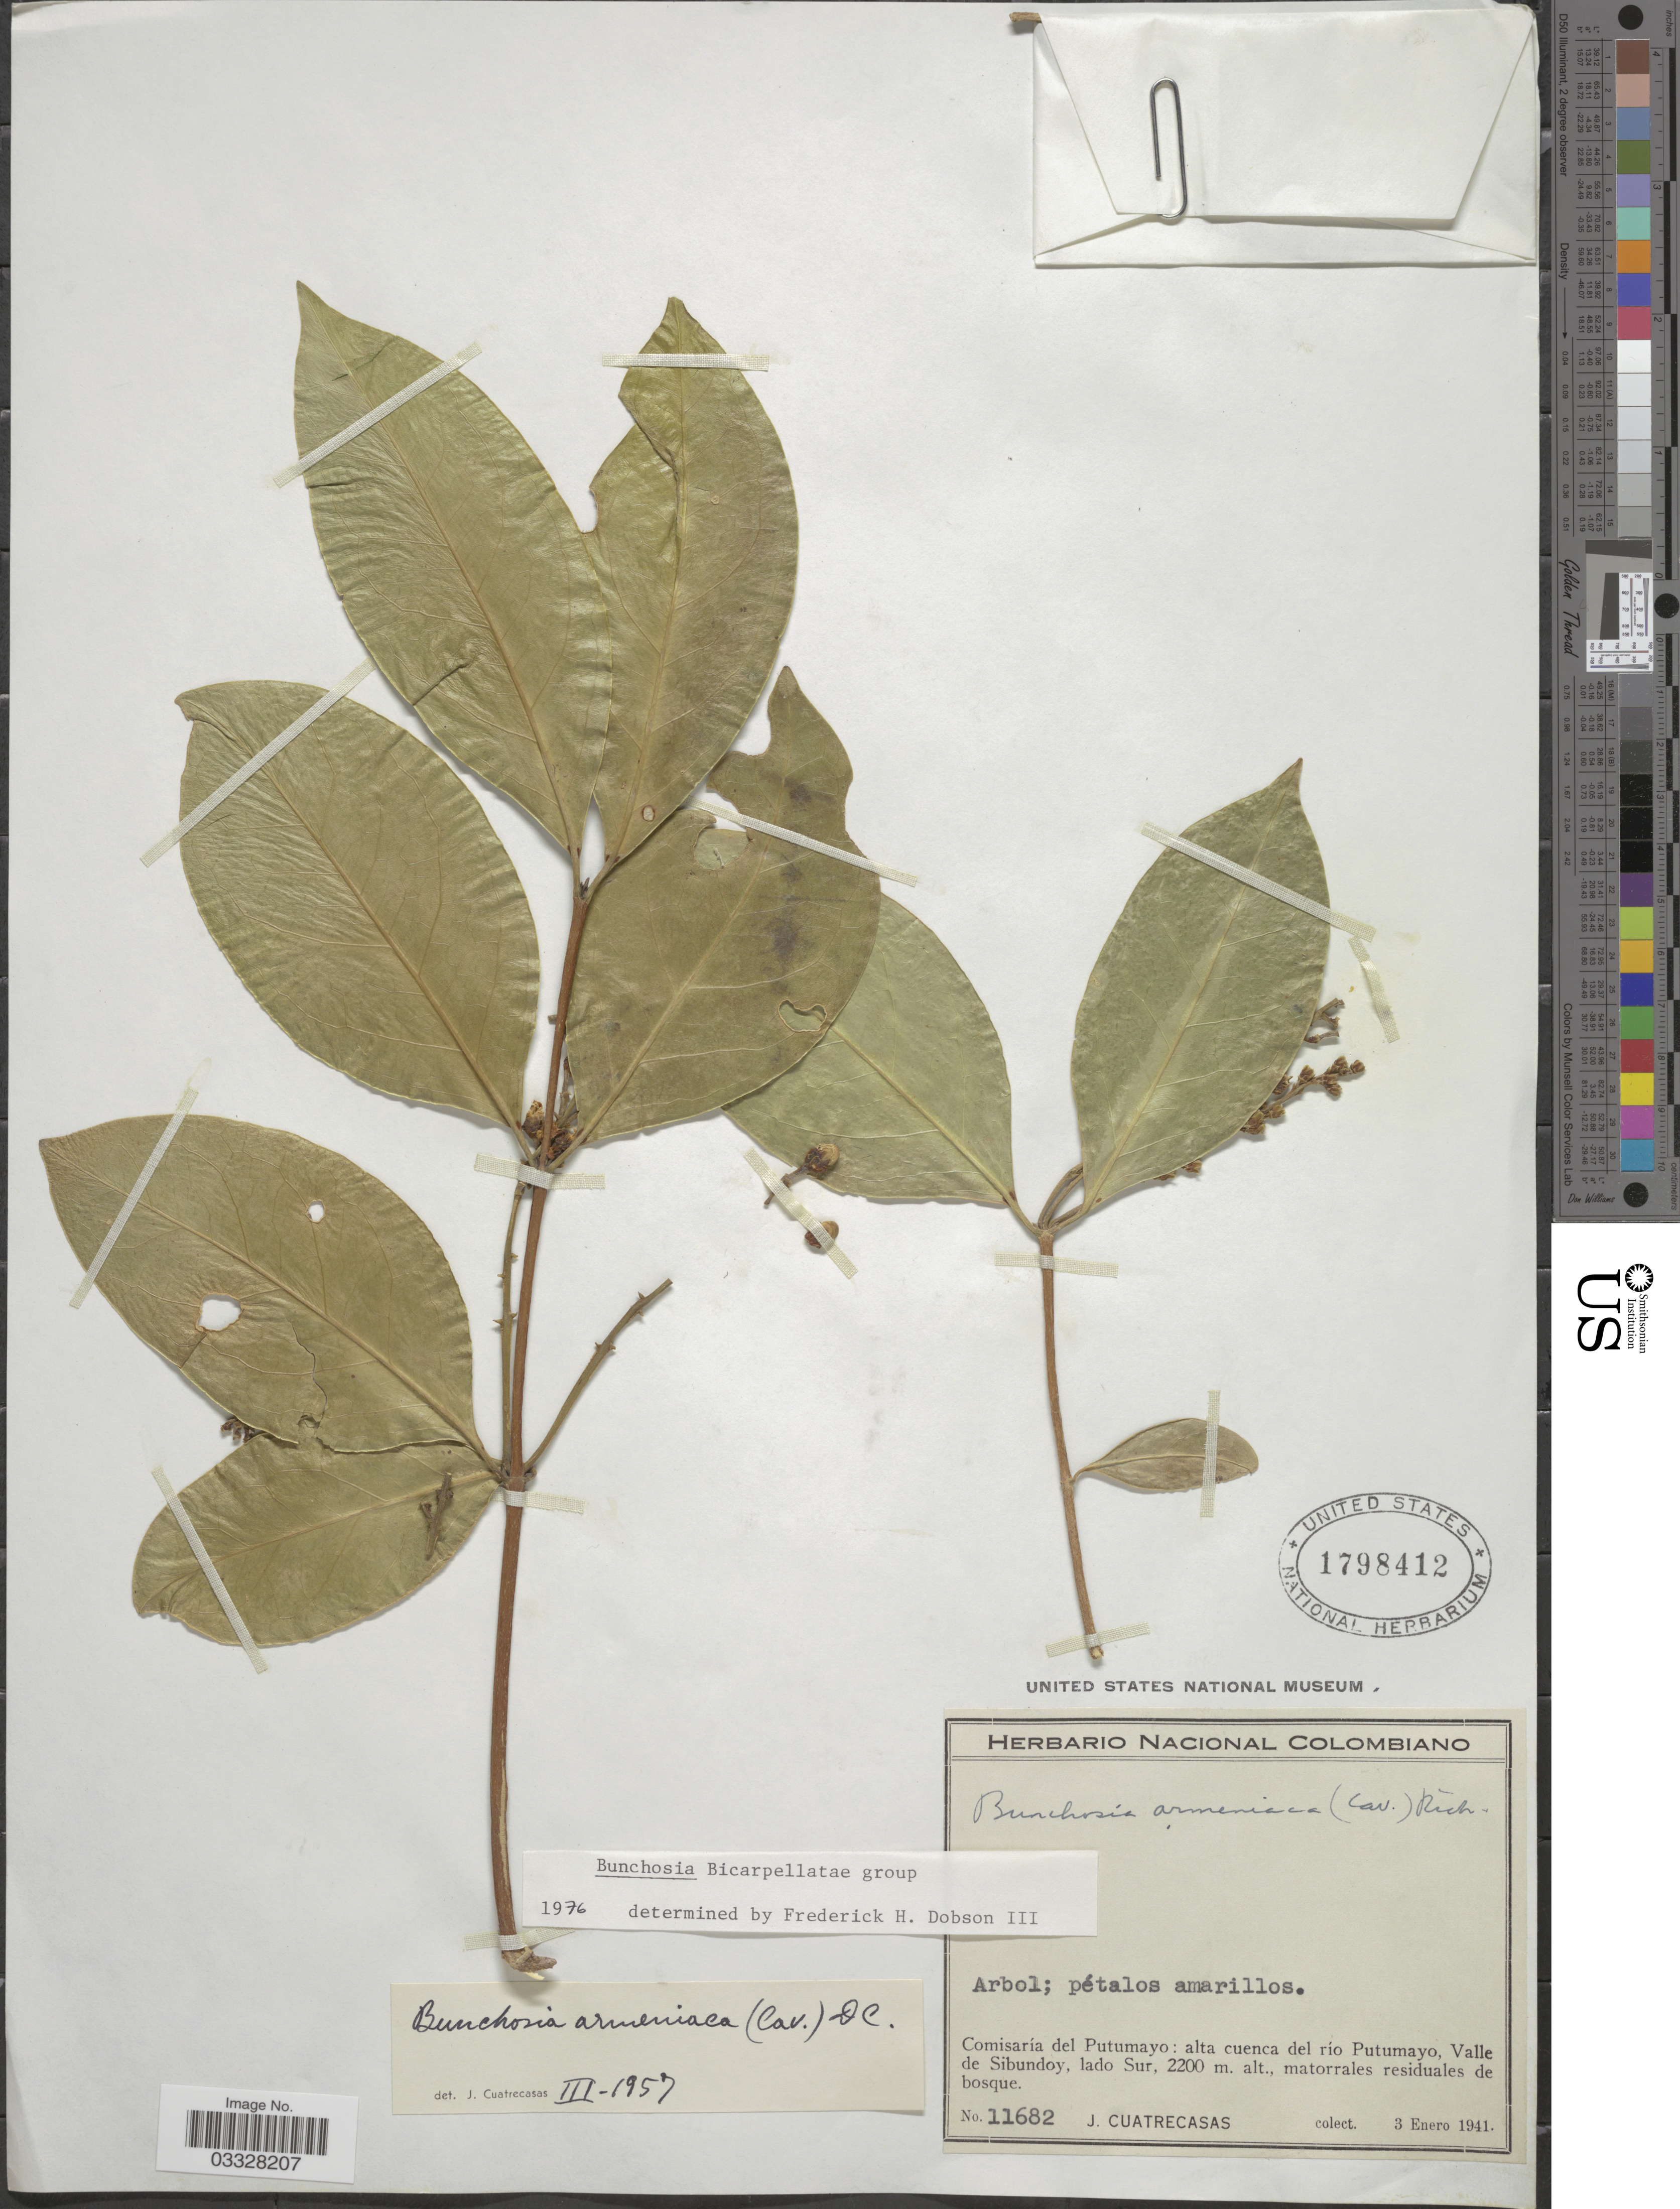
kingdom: Plantae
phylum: Tracheophyta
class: Magnoliopsida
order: Malpighiales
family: Malpighiaceae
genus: Bunchosia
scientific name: Bunchosia armeniaca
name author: (Cav.) DC.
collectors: J. Cuatrecasas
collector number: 11682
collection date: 1941-01-03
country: Colombia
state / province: Putumayo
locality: Comisaría del Putumayo: alta cuenca del río Putumayo, Valle de Sibundoy, lado Sur.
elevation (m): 2200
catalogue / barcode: US 1798412